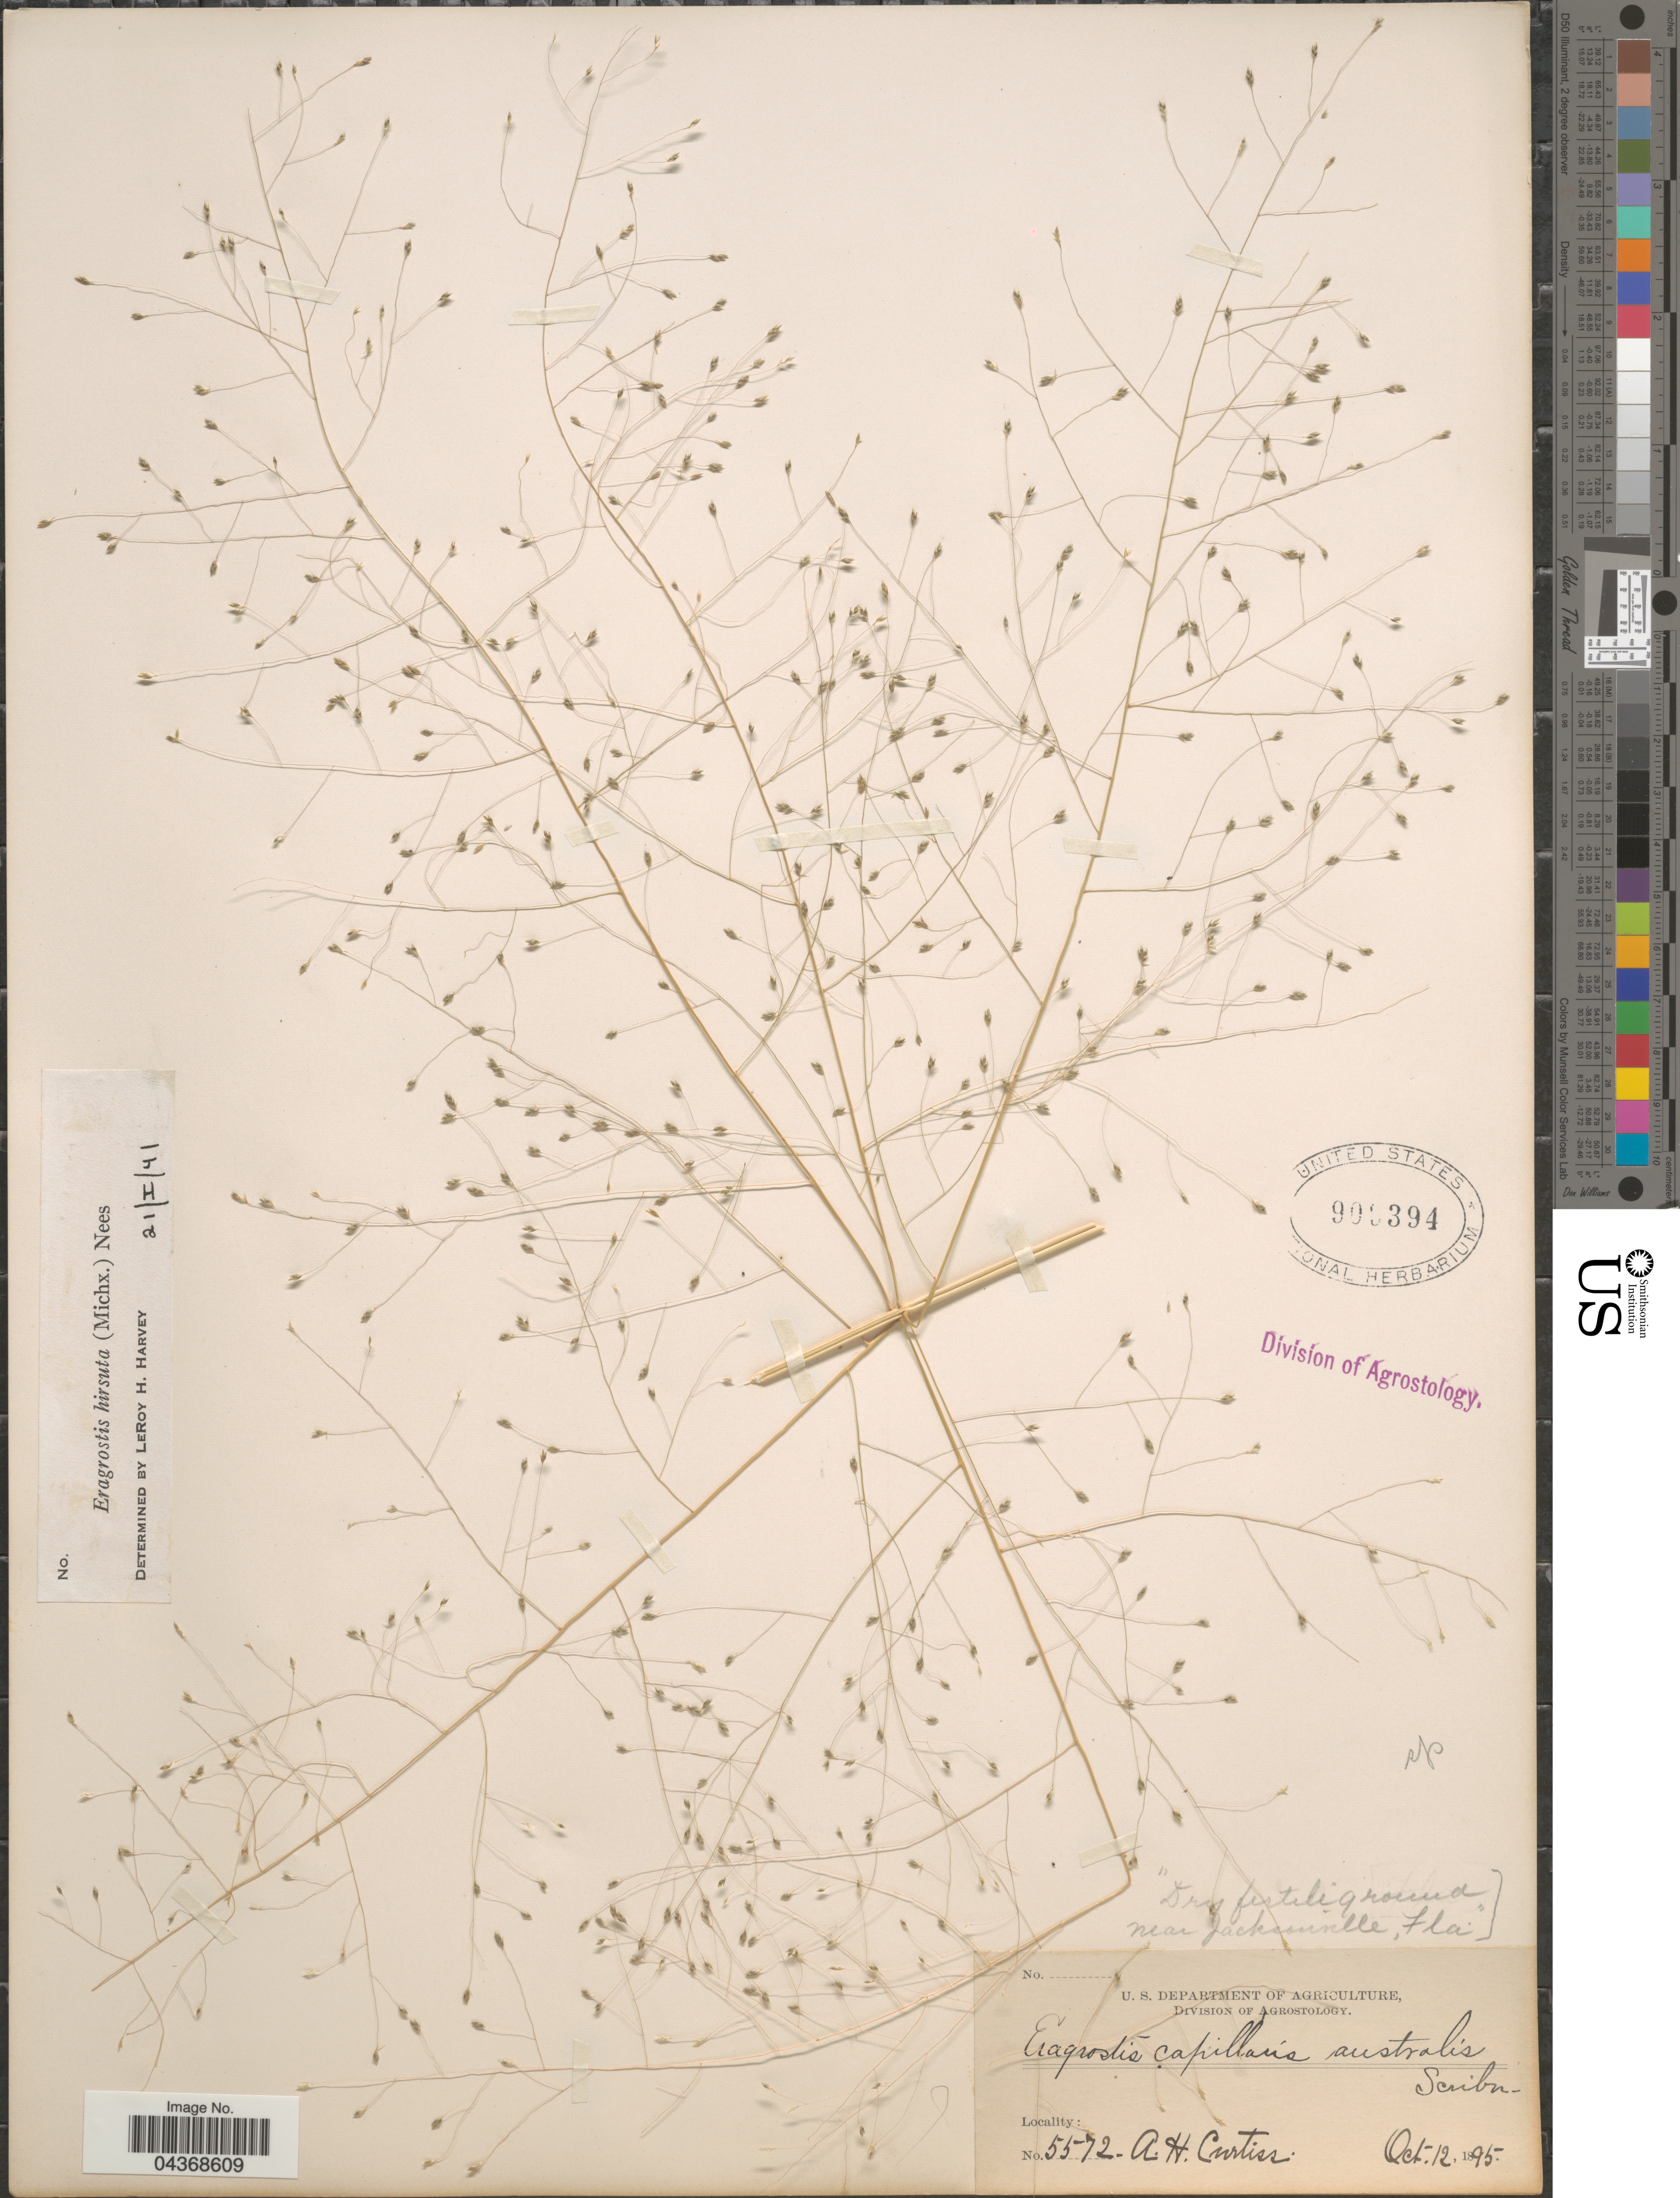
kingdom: Plantae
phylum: Tracheophyta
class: Liliopsida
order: Poales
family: Poaceae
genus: Eragrostis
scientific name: Eragrostis hirsuta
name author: (Michx.) Nees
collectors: A. H. Curtiss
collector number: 5572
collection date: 1895-10-12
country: United States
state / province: Florida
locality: Dry fertile ground near Jacksonville.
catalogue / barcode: US 909394